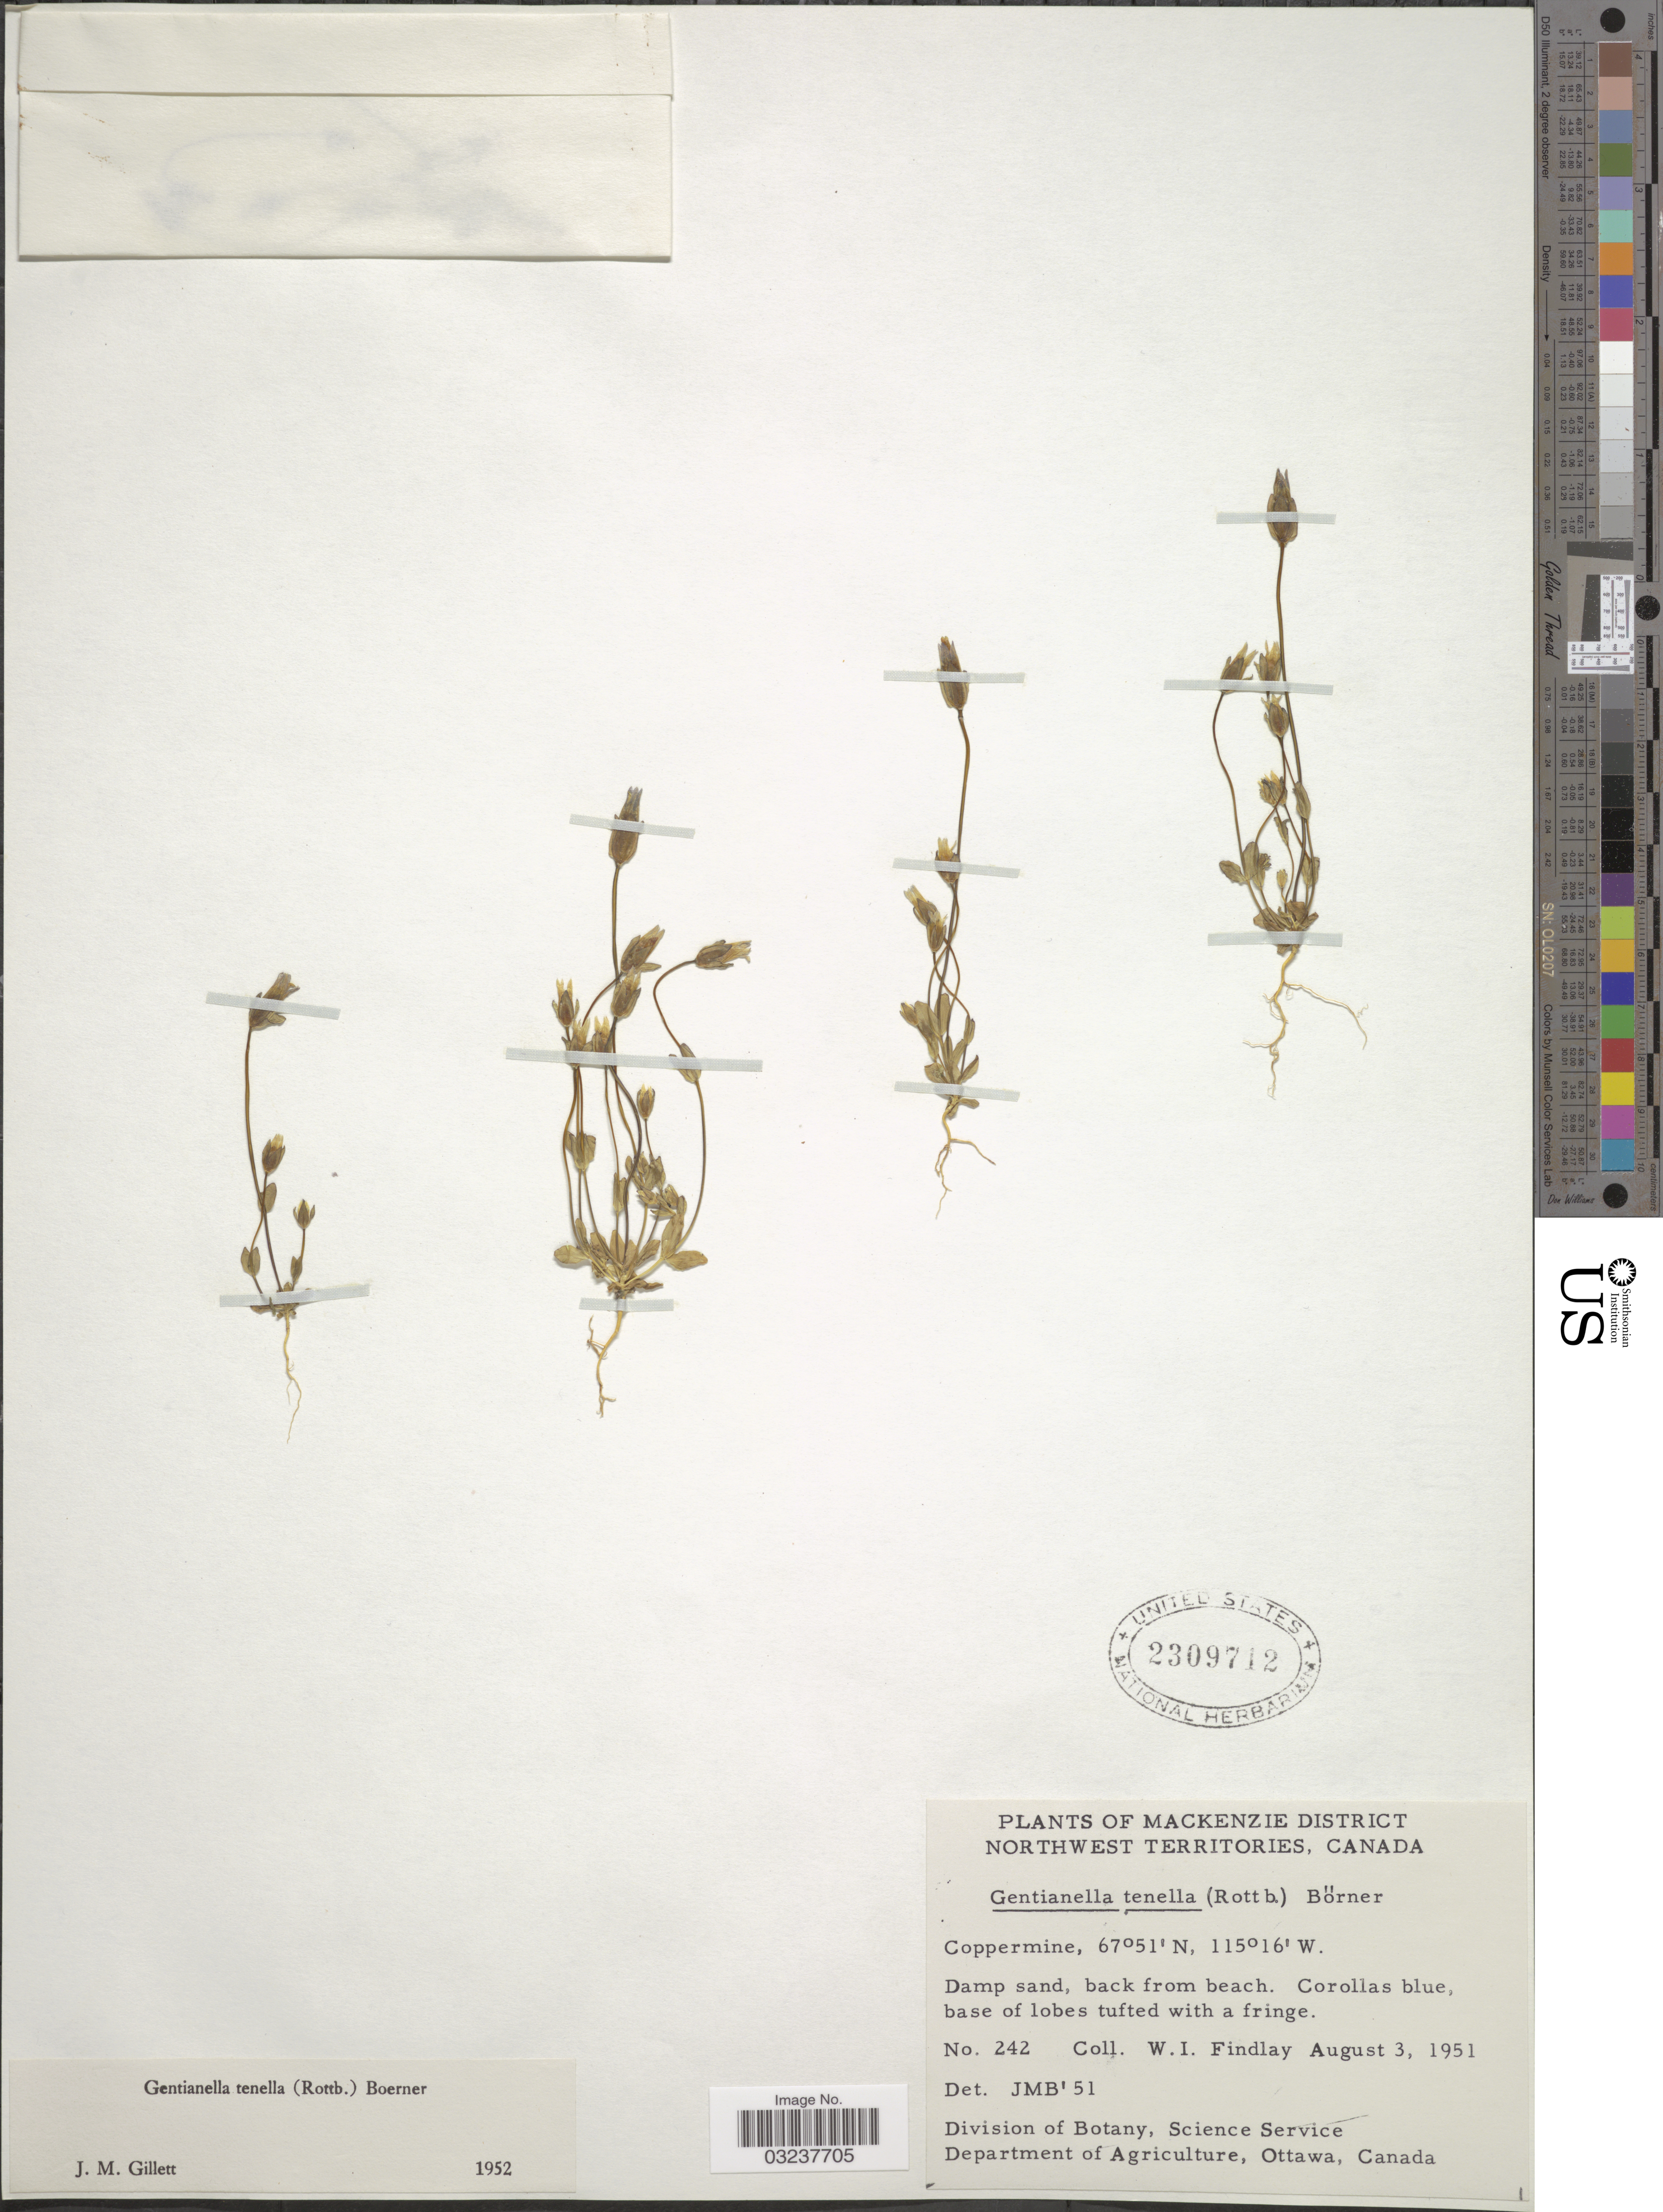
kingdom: Plantae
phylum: Tracheophyta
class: Magnoliopsida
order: Gentianales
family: Gentianaceae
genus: Gentianella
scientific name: Gentianella tenella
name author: (Rottb.) Börner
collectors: W. Findlay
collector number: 242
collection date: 1951-08-03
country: Canada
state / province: Northwest Territories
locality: Mackenzie District, Coppermine.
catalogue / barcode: US 2309712